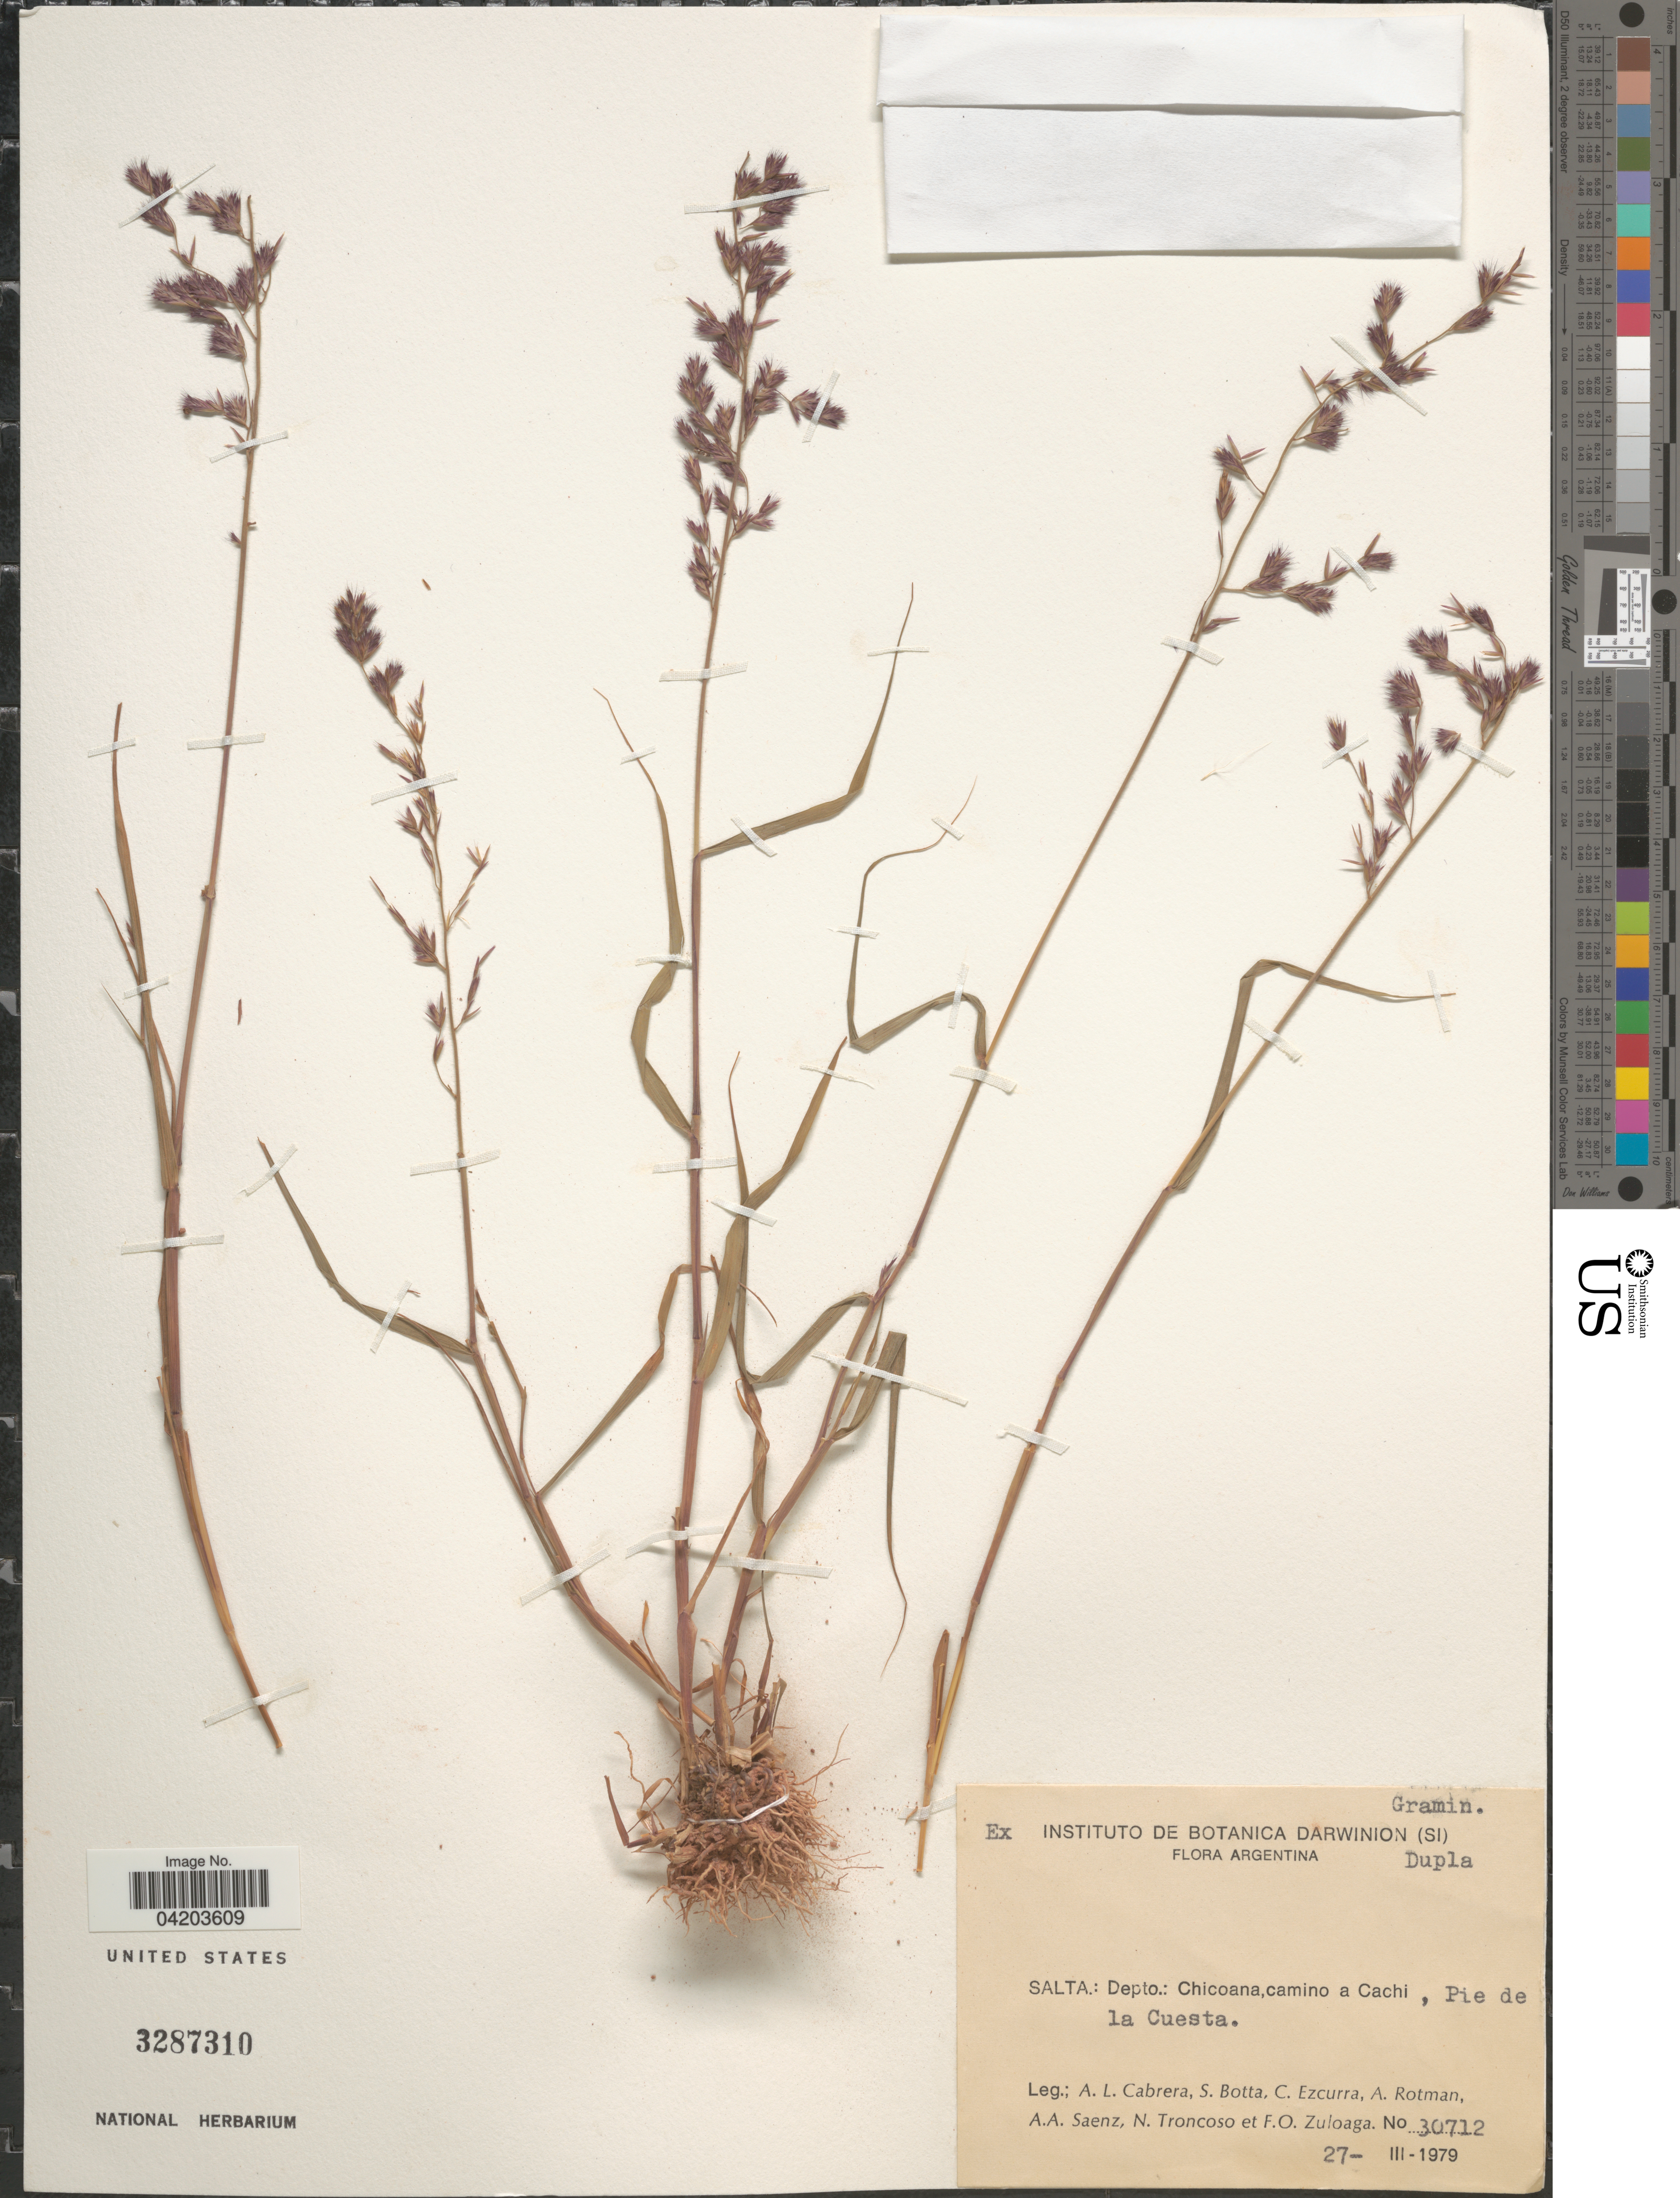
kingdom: Plantae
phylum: Tracheophyta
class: Liliopsida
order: Poales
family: Poaceae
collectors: A. L. Cabrera, S. Botta, C. Ezcurra, A. D. Rotman & et al.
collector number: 30712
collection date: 1979-03-27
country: Argentina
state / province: Salta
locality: Depto.: Chicoana, camino a Cachi, Pie de la Cuesta.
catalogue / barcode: US 3287310